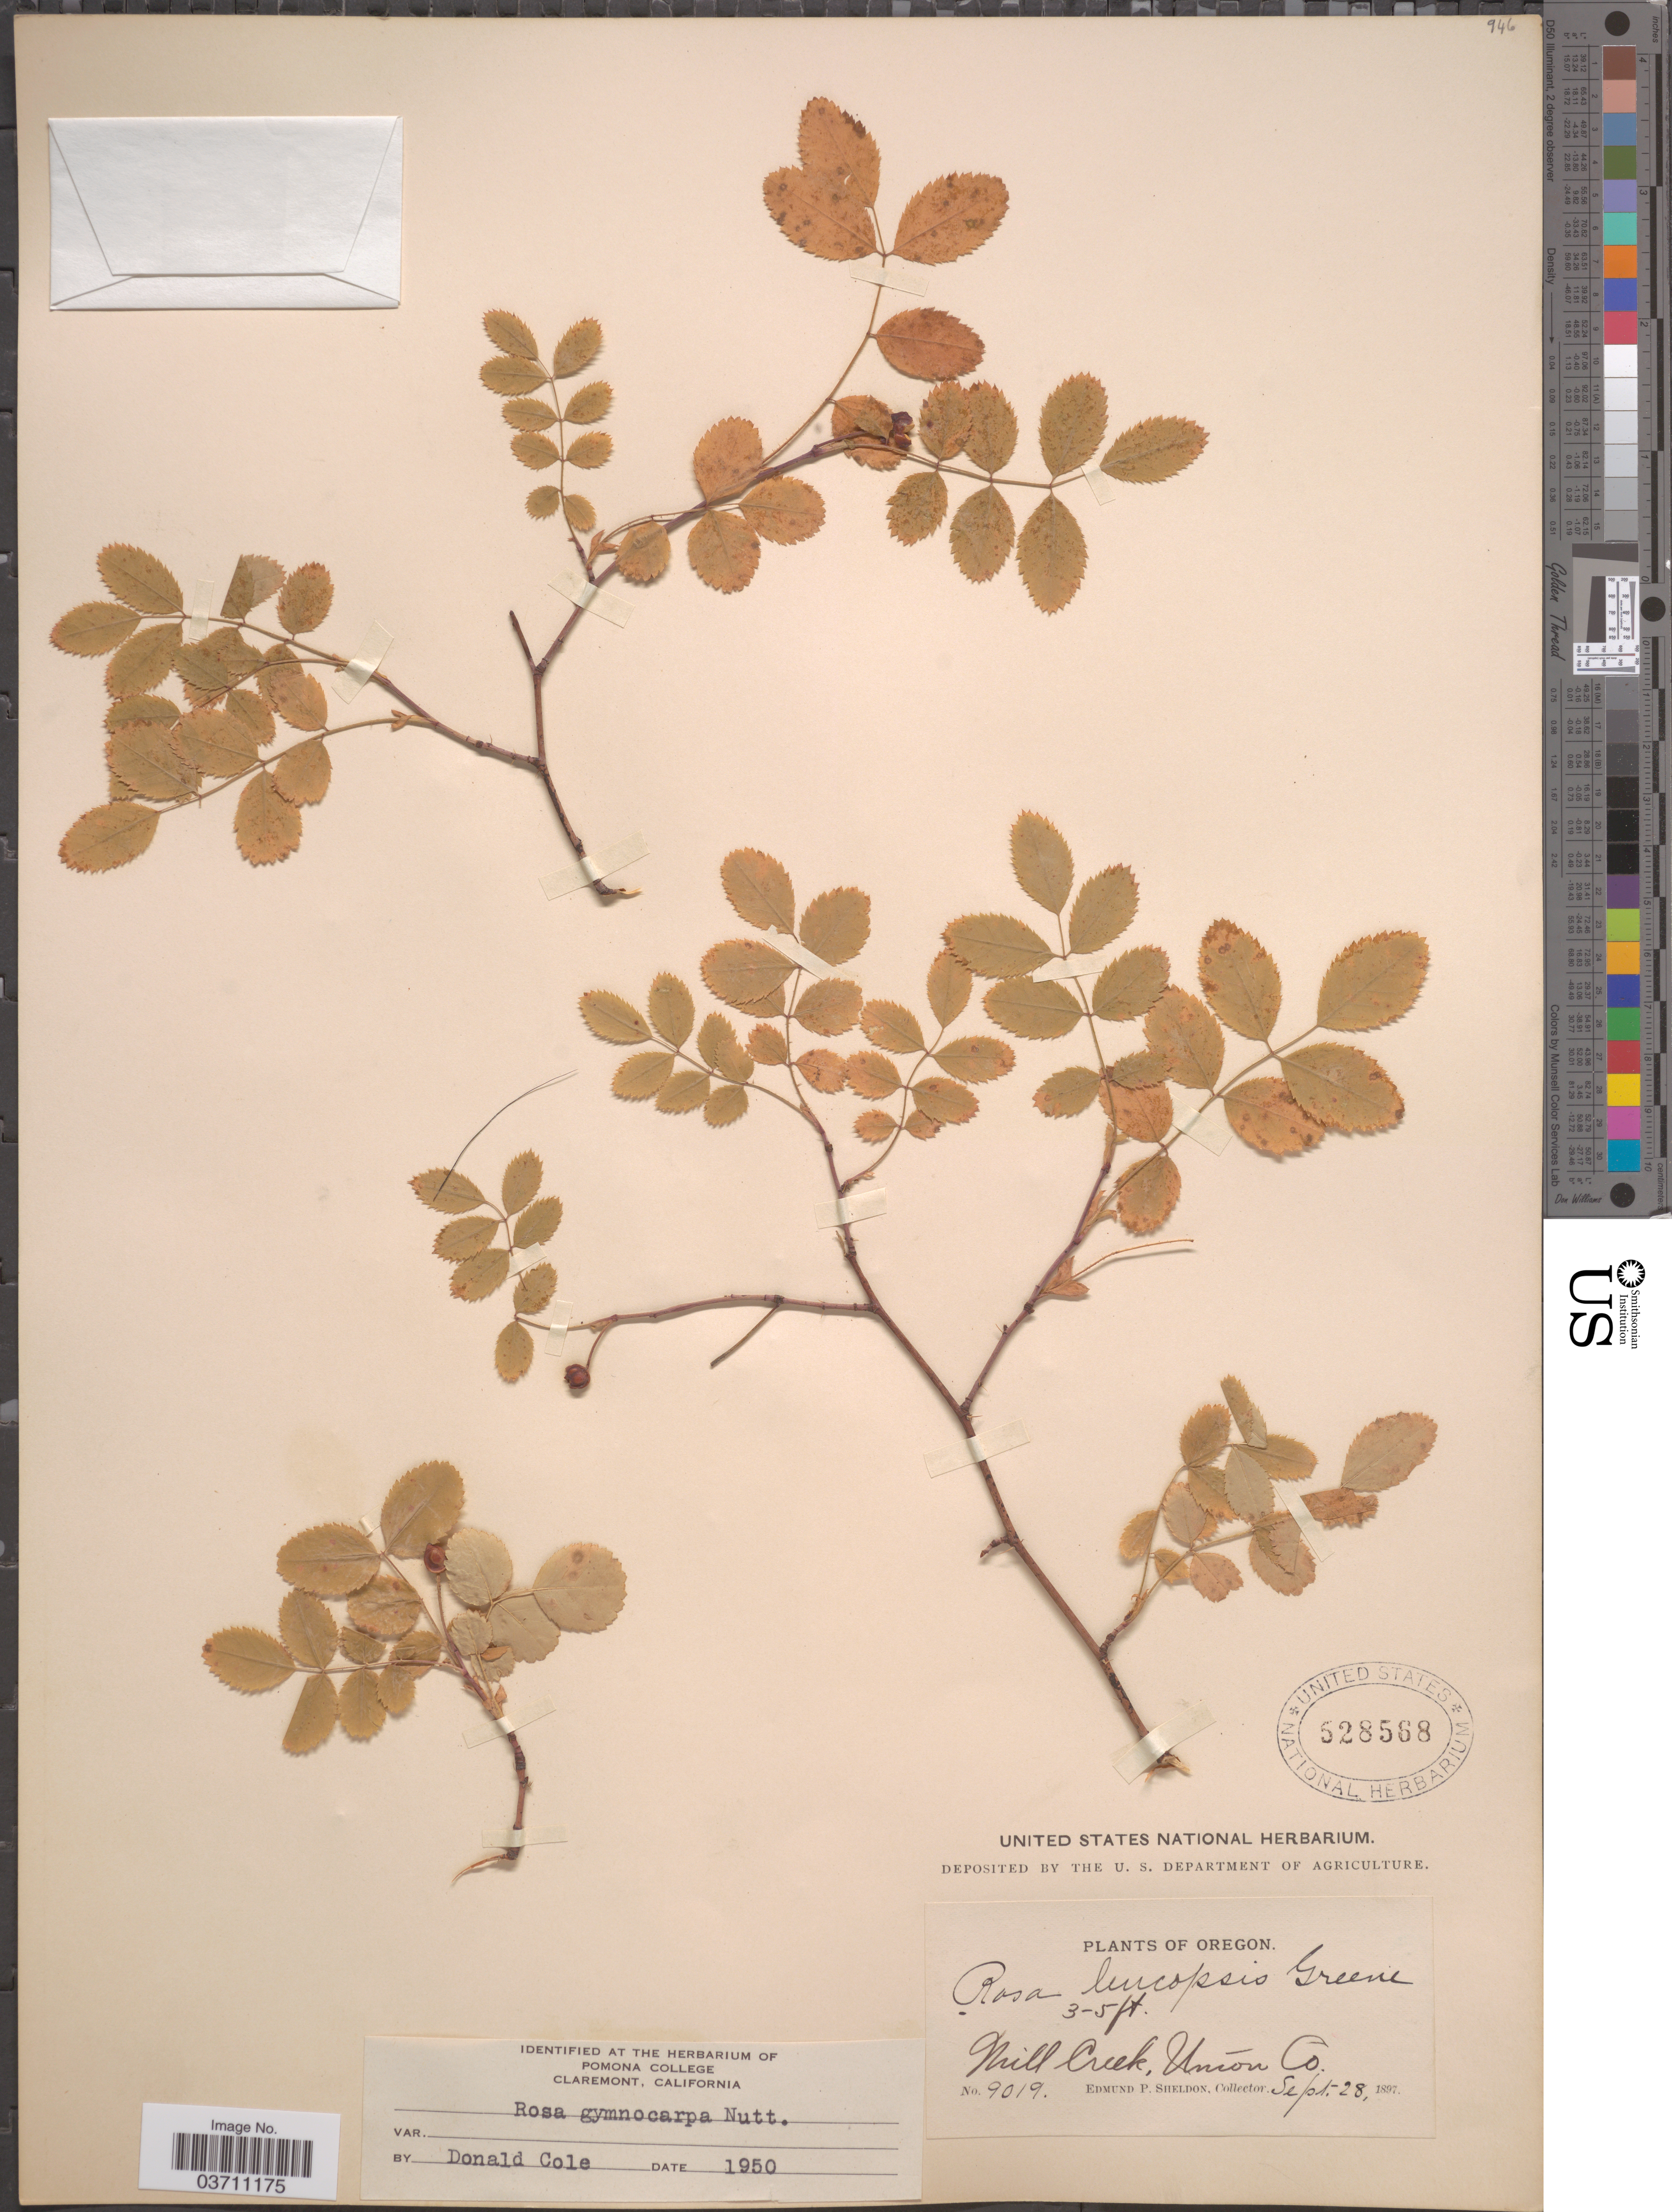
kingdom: Plantae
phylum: Tracheophyta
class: Magnoliopsida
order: Rosales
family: Rosaceae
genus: Rosa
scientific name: Rosa gymnocarpa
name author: Nutt.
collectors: E. P. Sheldon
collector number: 9019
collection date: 1897-09-28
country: United States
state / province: Oregon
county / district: Union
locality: Mill Creek, Union Co.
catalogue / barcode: US 528568